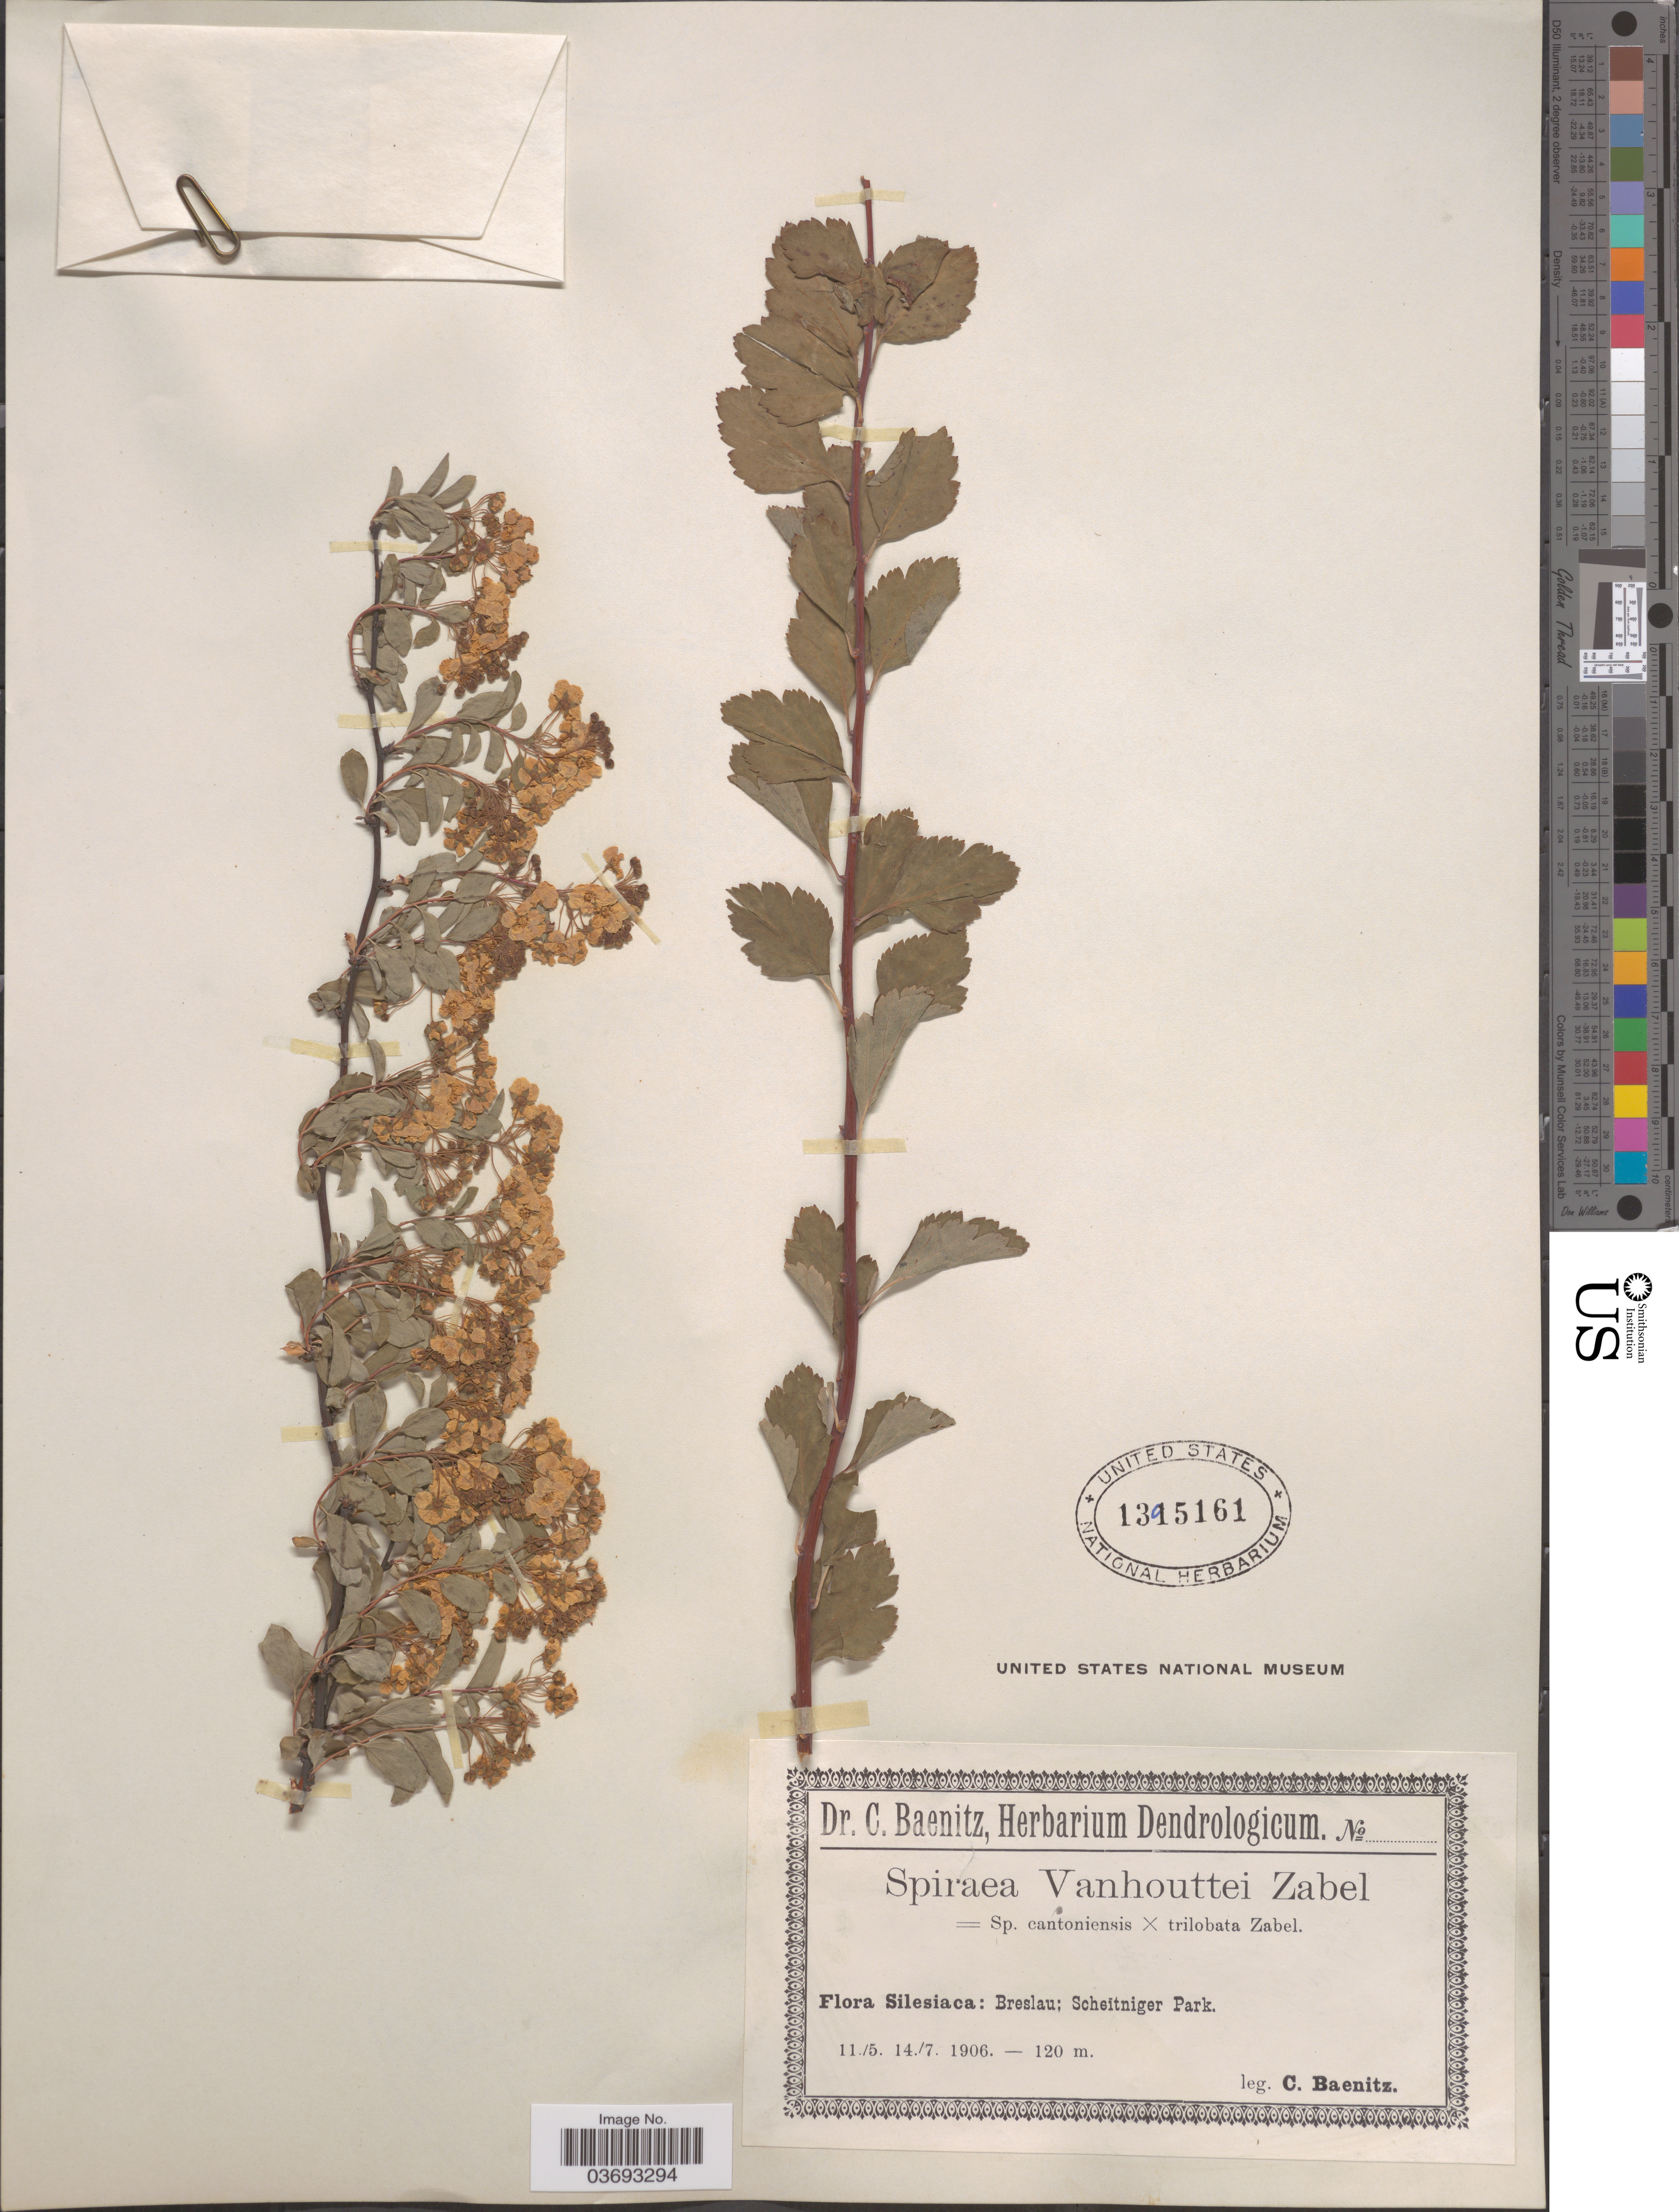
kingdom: Plantae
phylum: Tracheophyta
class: Magnoliopsida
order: Rosales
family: Rosaceae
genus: Spiraea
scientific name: Spiraea x vanhouttei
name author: (Briot) Carrière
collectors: C. G. Baenitz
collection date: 1906-05-11/1906-07-14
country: Poland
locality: Silesiaca: Breslau; Scheïtniger Park.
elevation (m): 120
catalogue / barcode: US 1395161